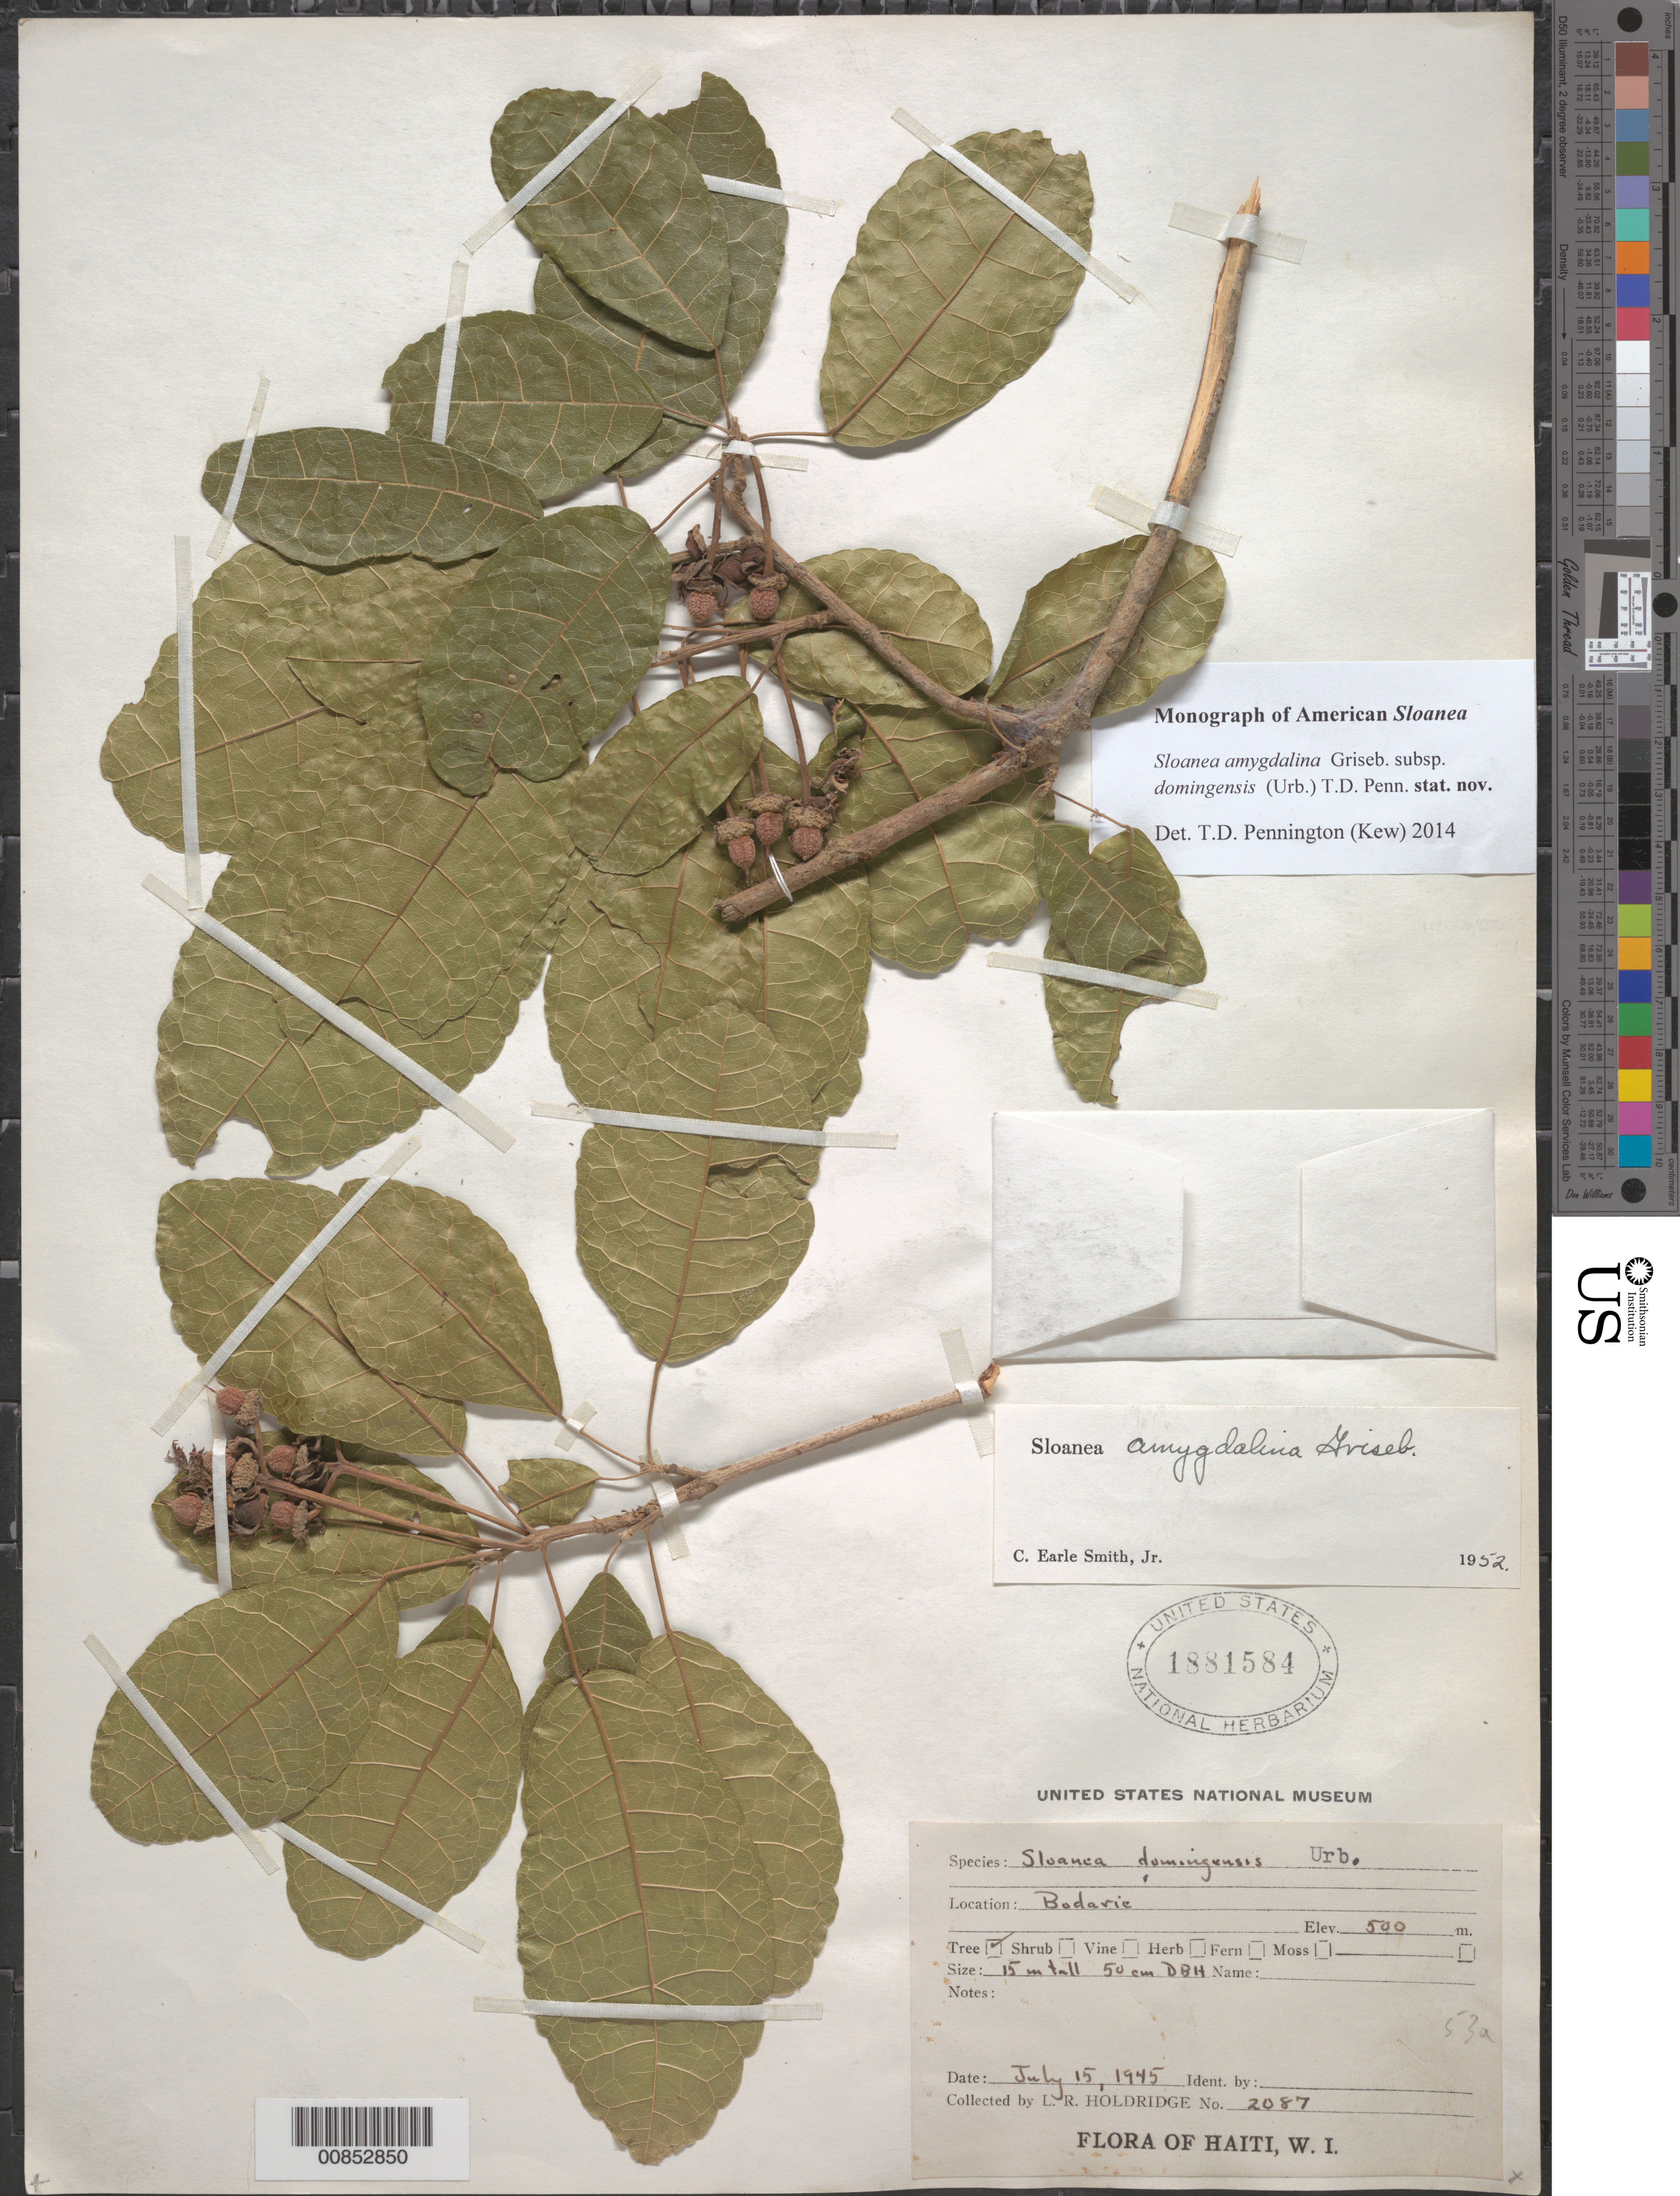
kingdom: Plantae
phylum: Tracheophyta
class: Magnoliopsida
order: Oxalidales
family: Elaeocarpaceae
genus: Sloanea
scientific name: Sloanea amygdalina subsp. domingensis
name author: (Urb.) T.D. Penn.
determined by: Pennington, T. D., (K)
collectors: L. Holdridge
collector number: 2087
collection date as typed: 15 Jul 1945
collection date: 1945-07-15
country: Haiti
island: Hispaniola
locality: Bodarie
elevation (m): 500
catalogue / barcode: US 1881584